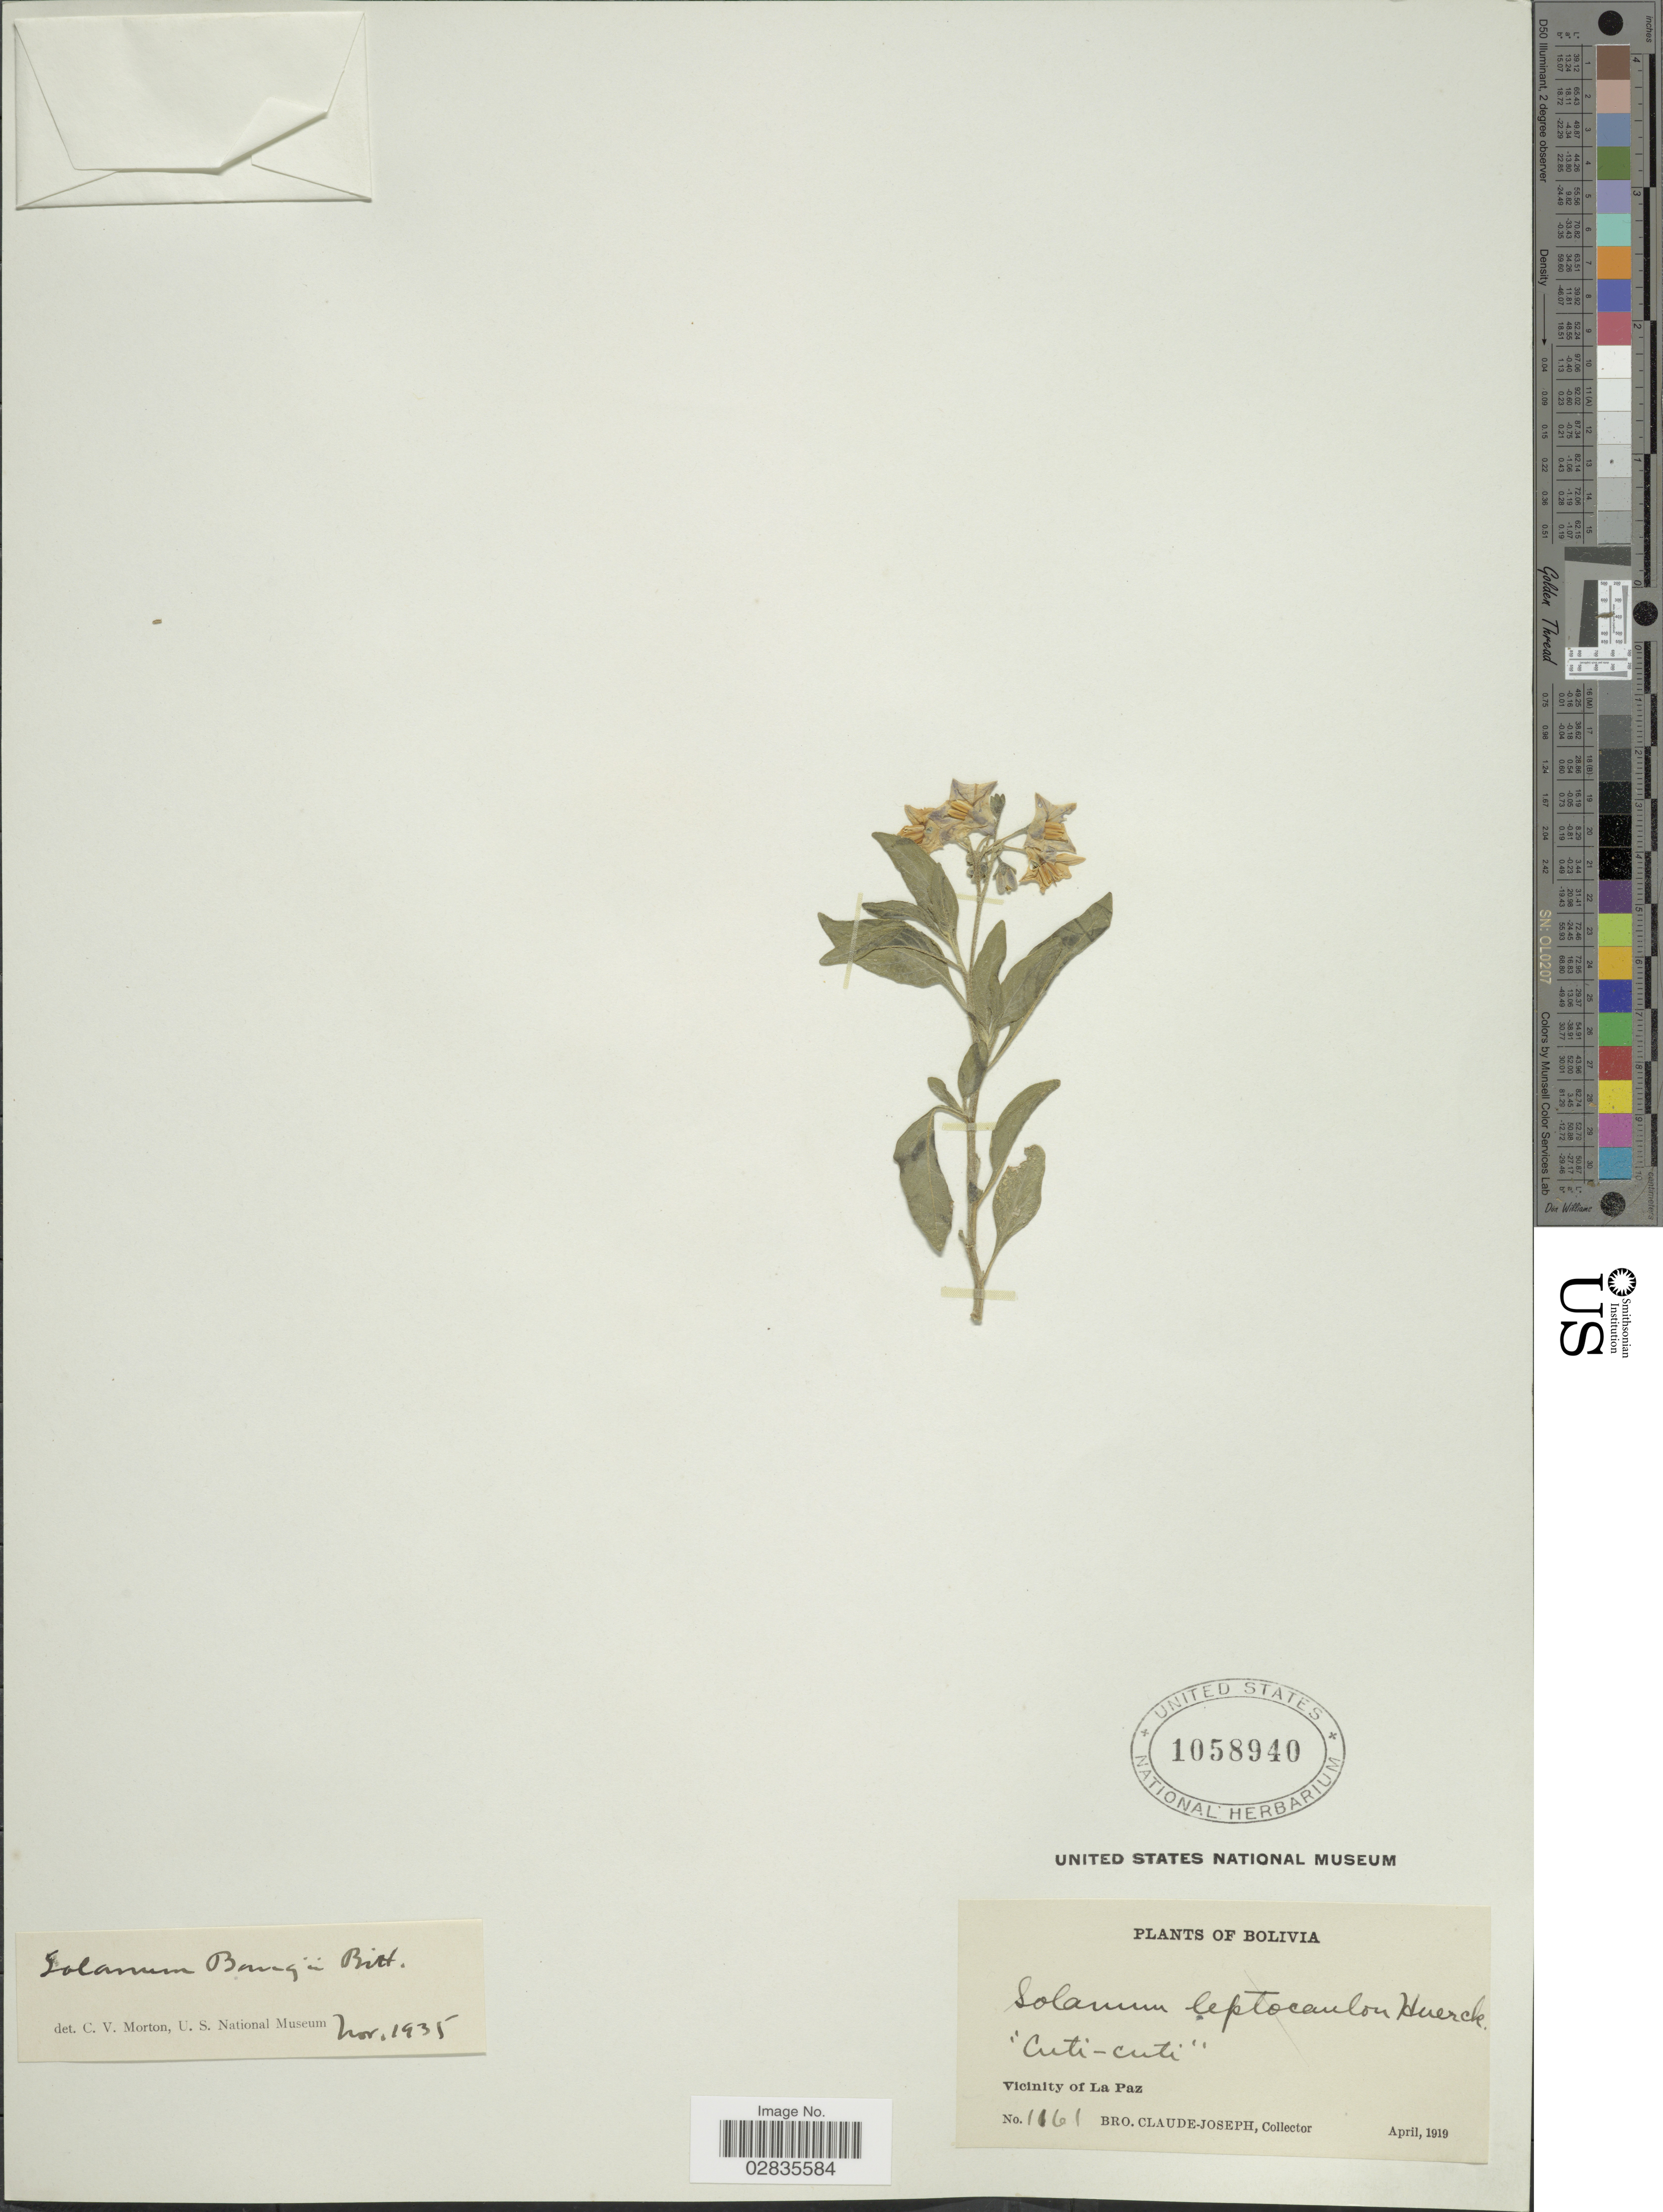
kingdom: Plantae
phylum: Tracheophyta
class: Magnoliopsida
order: Solanales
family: Solanaceae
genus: Solanum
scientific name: Solanum bangii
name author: Bitter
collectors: Bro. Claude-Joseph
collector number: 1161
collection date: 1919-04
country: Bolivia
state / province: La Paz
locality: Vicinity of La Paz.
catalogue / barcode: US 1058940